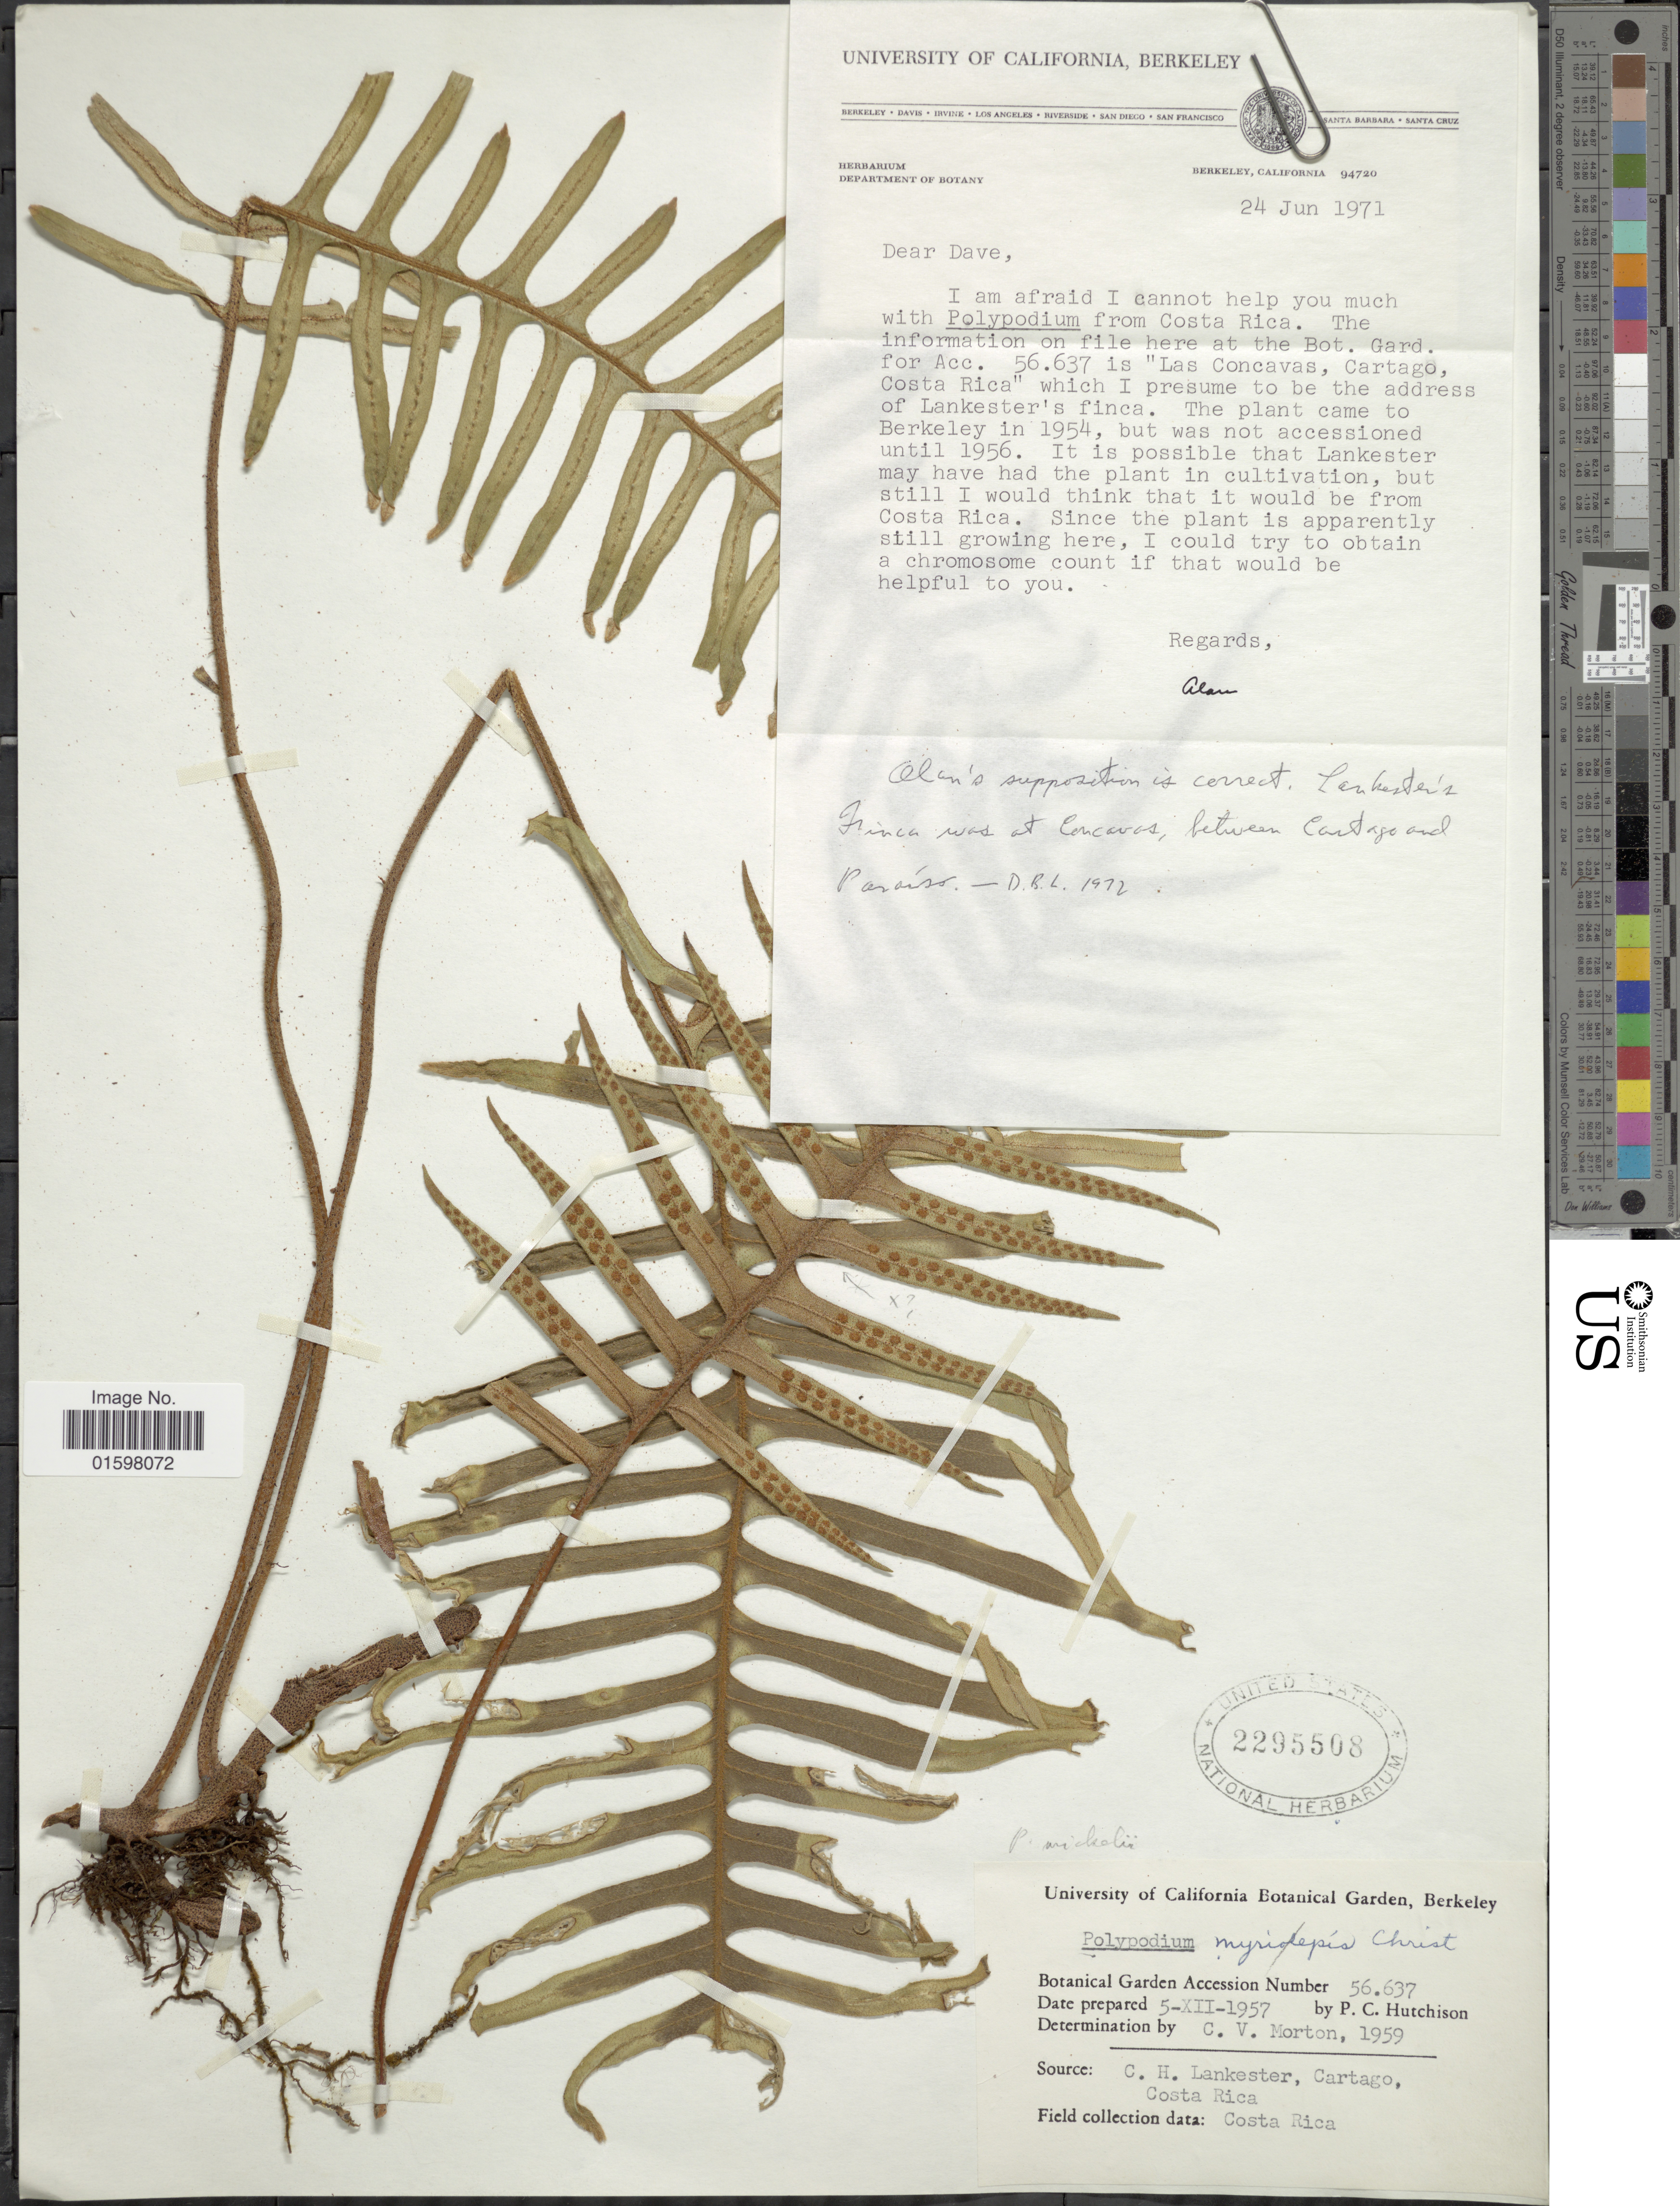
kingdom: Plantae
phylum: Tracheophyta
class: Polypodiopsida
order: Polypodiales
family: Polypodiaceae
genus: Pleopeltis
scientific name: Pleopeltis myriolepis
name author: (Christ) A.R. Sm. & Tejero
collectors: P. C. Hutchison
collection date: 1957-12-05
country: United States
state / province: California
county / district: Alameda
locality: University of California Botanical Garden, Berkeley, Botanical Garden Accesiion Number 56.637.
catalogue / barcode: US 2295508